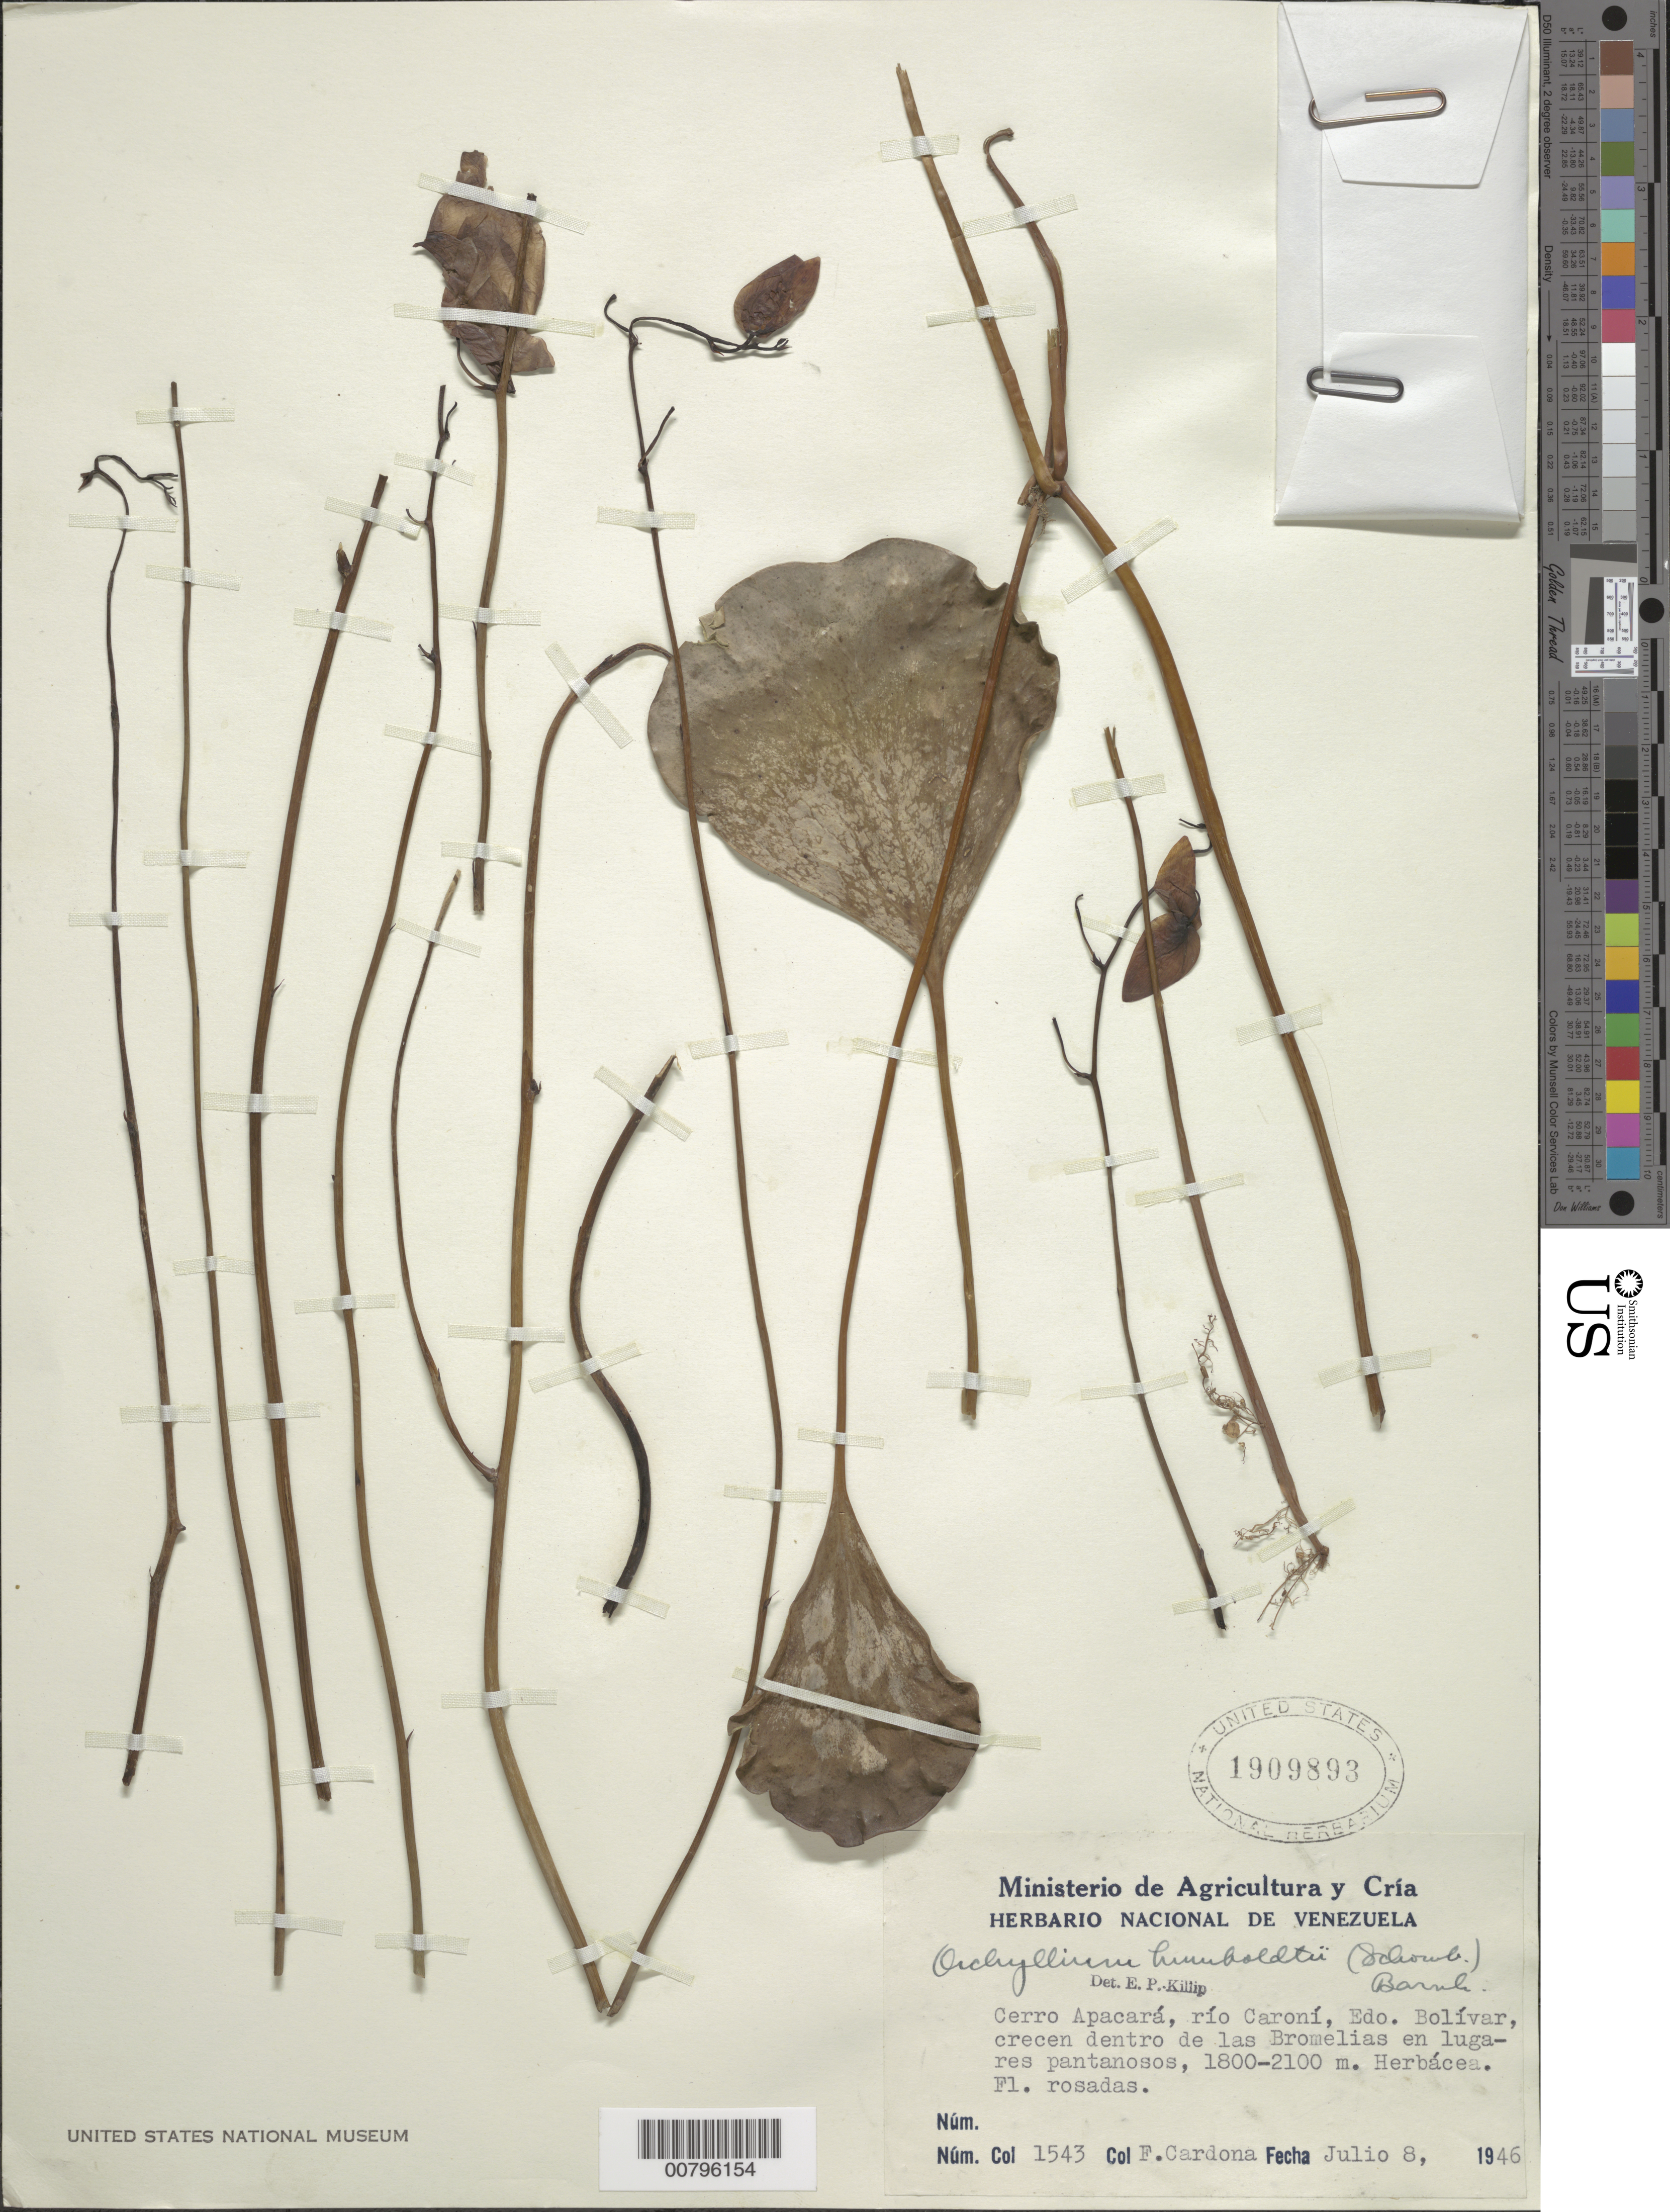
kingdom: Plantae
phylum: Tracheophyta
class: Magnoliopsida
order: Lamiales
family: Lentibulariaceae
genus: Orchyllium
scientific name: Orchyllium humboldtii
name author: (R.H. Schomb.)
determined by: Killip, Ellsworth P.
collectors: F. Cardona Puig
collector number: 1543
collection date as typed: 8-Jul-46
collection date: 1946-07-08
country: Venezuela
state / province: Bolívar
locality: Río Caroní, Cerro Apacará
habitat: Crece dentro de las Bromelias en lugares pantanosos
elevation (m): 1800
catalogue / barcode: US 1909893